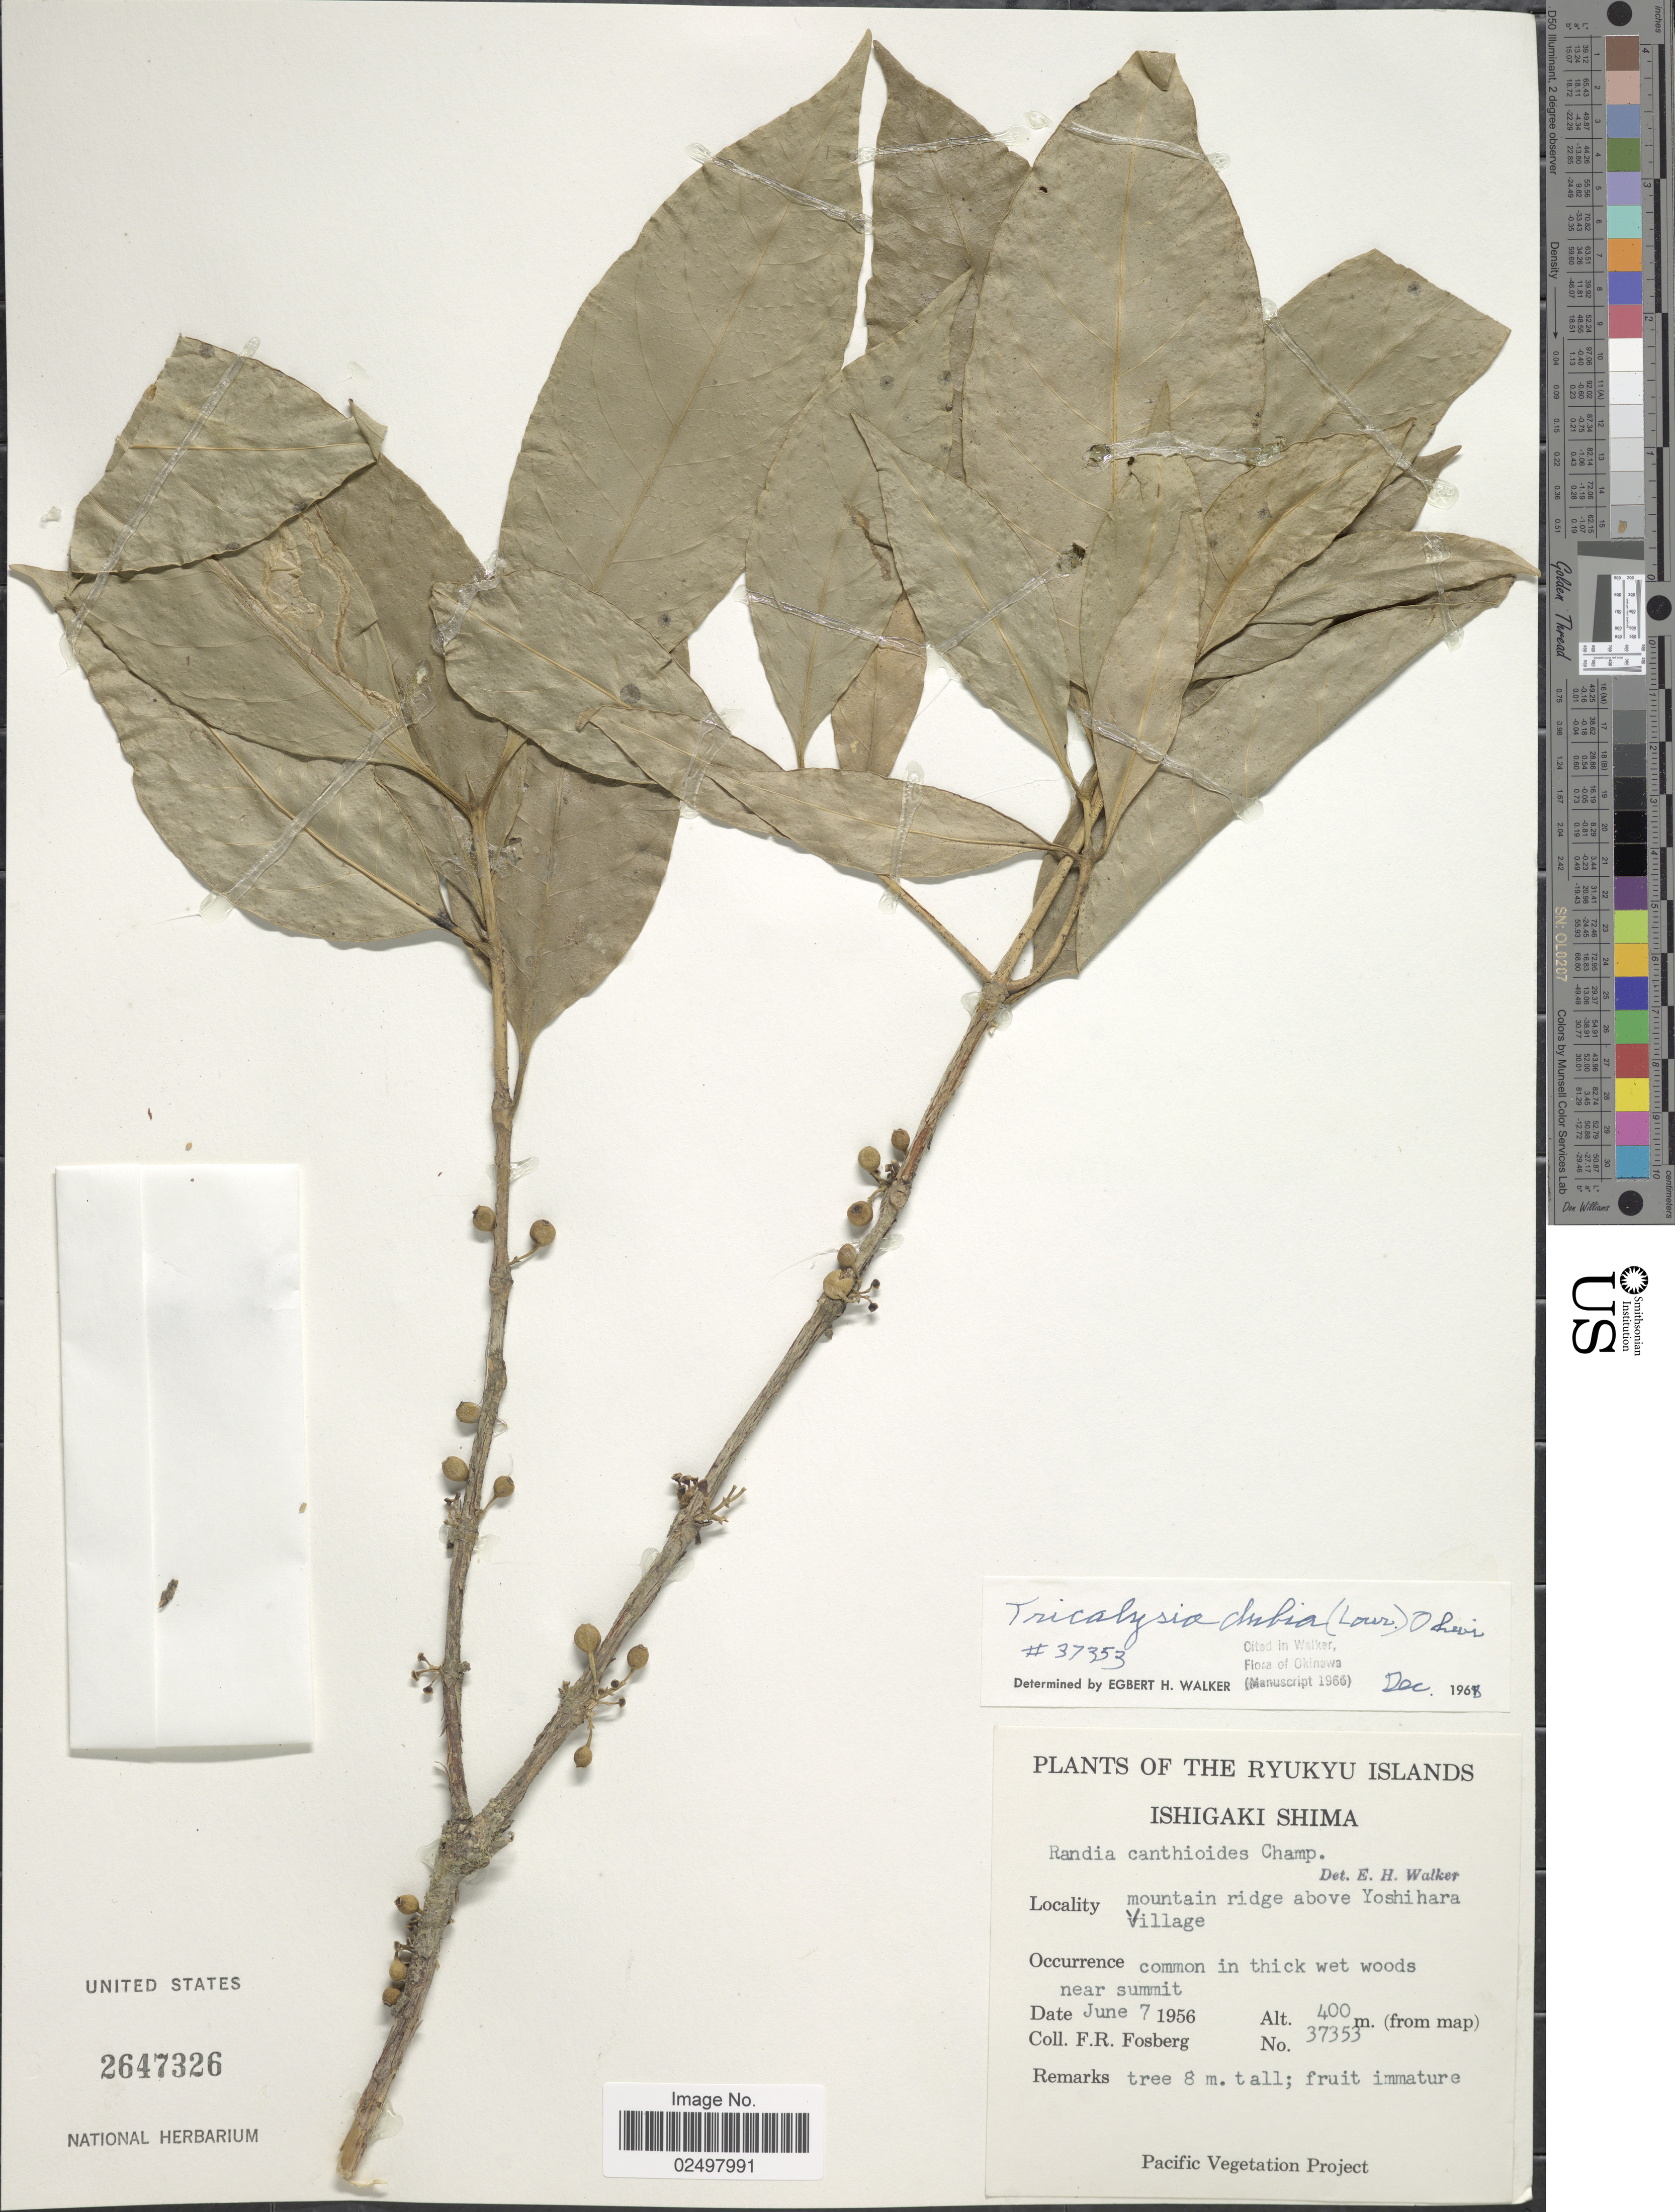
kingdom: Plantae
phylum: Tracheophyta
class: Magnoliopsida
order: Gentianales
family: Rubiaceae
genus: Tricalysia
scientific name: Tricalysia dubia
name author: (Lindl.) Ohwi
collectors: F. R. Fosberg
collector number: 37353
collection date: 1956-06-07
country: Japan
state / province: Okinawa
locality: Ryukyu Islands, Ishigaki Shima, mountain ridge above Yoshihara Village, near summit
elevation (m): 400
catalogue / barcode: US 2647326